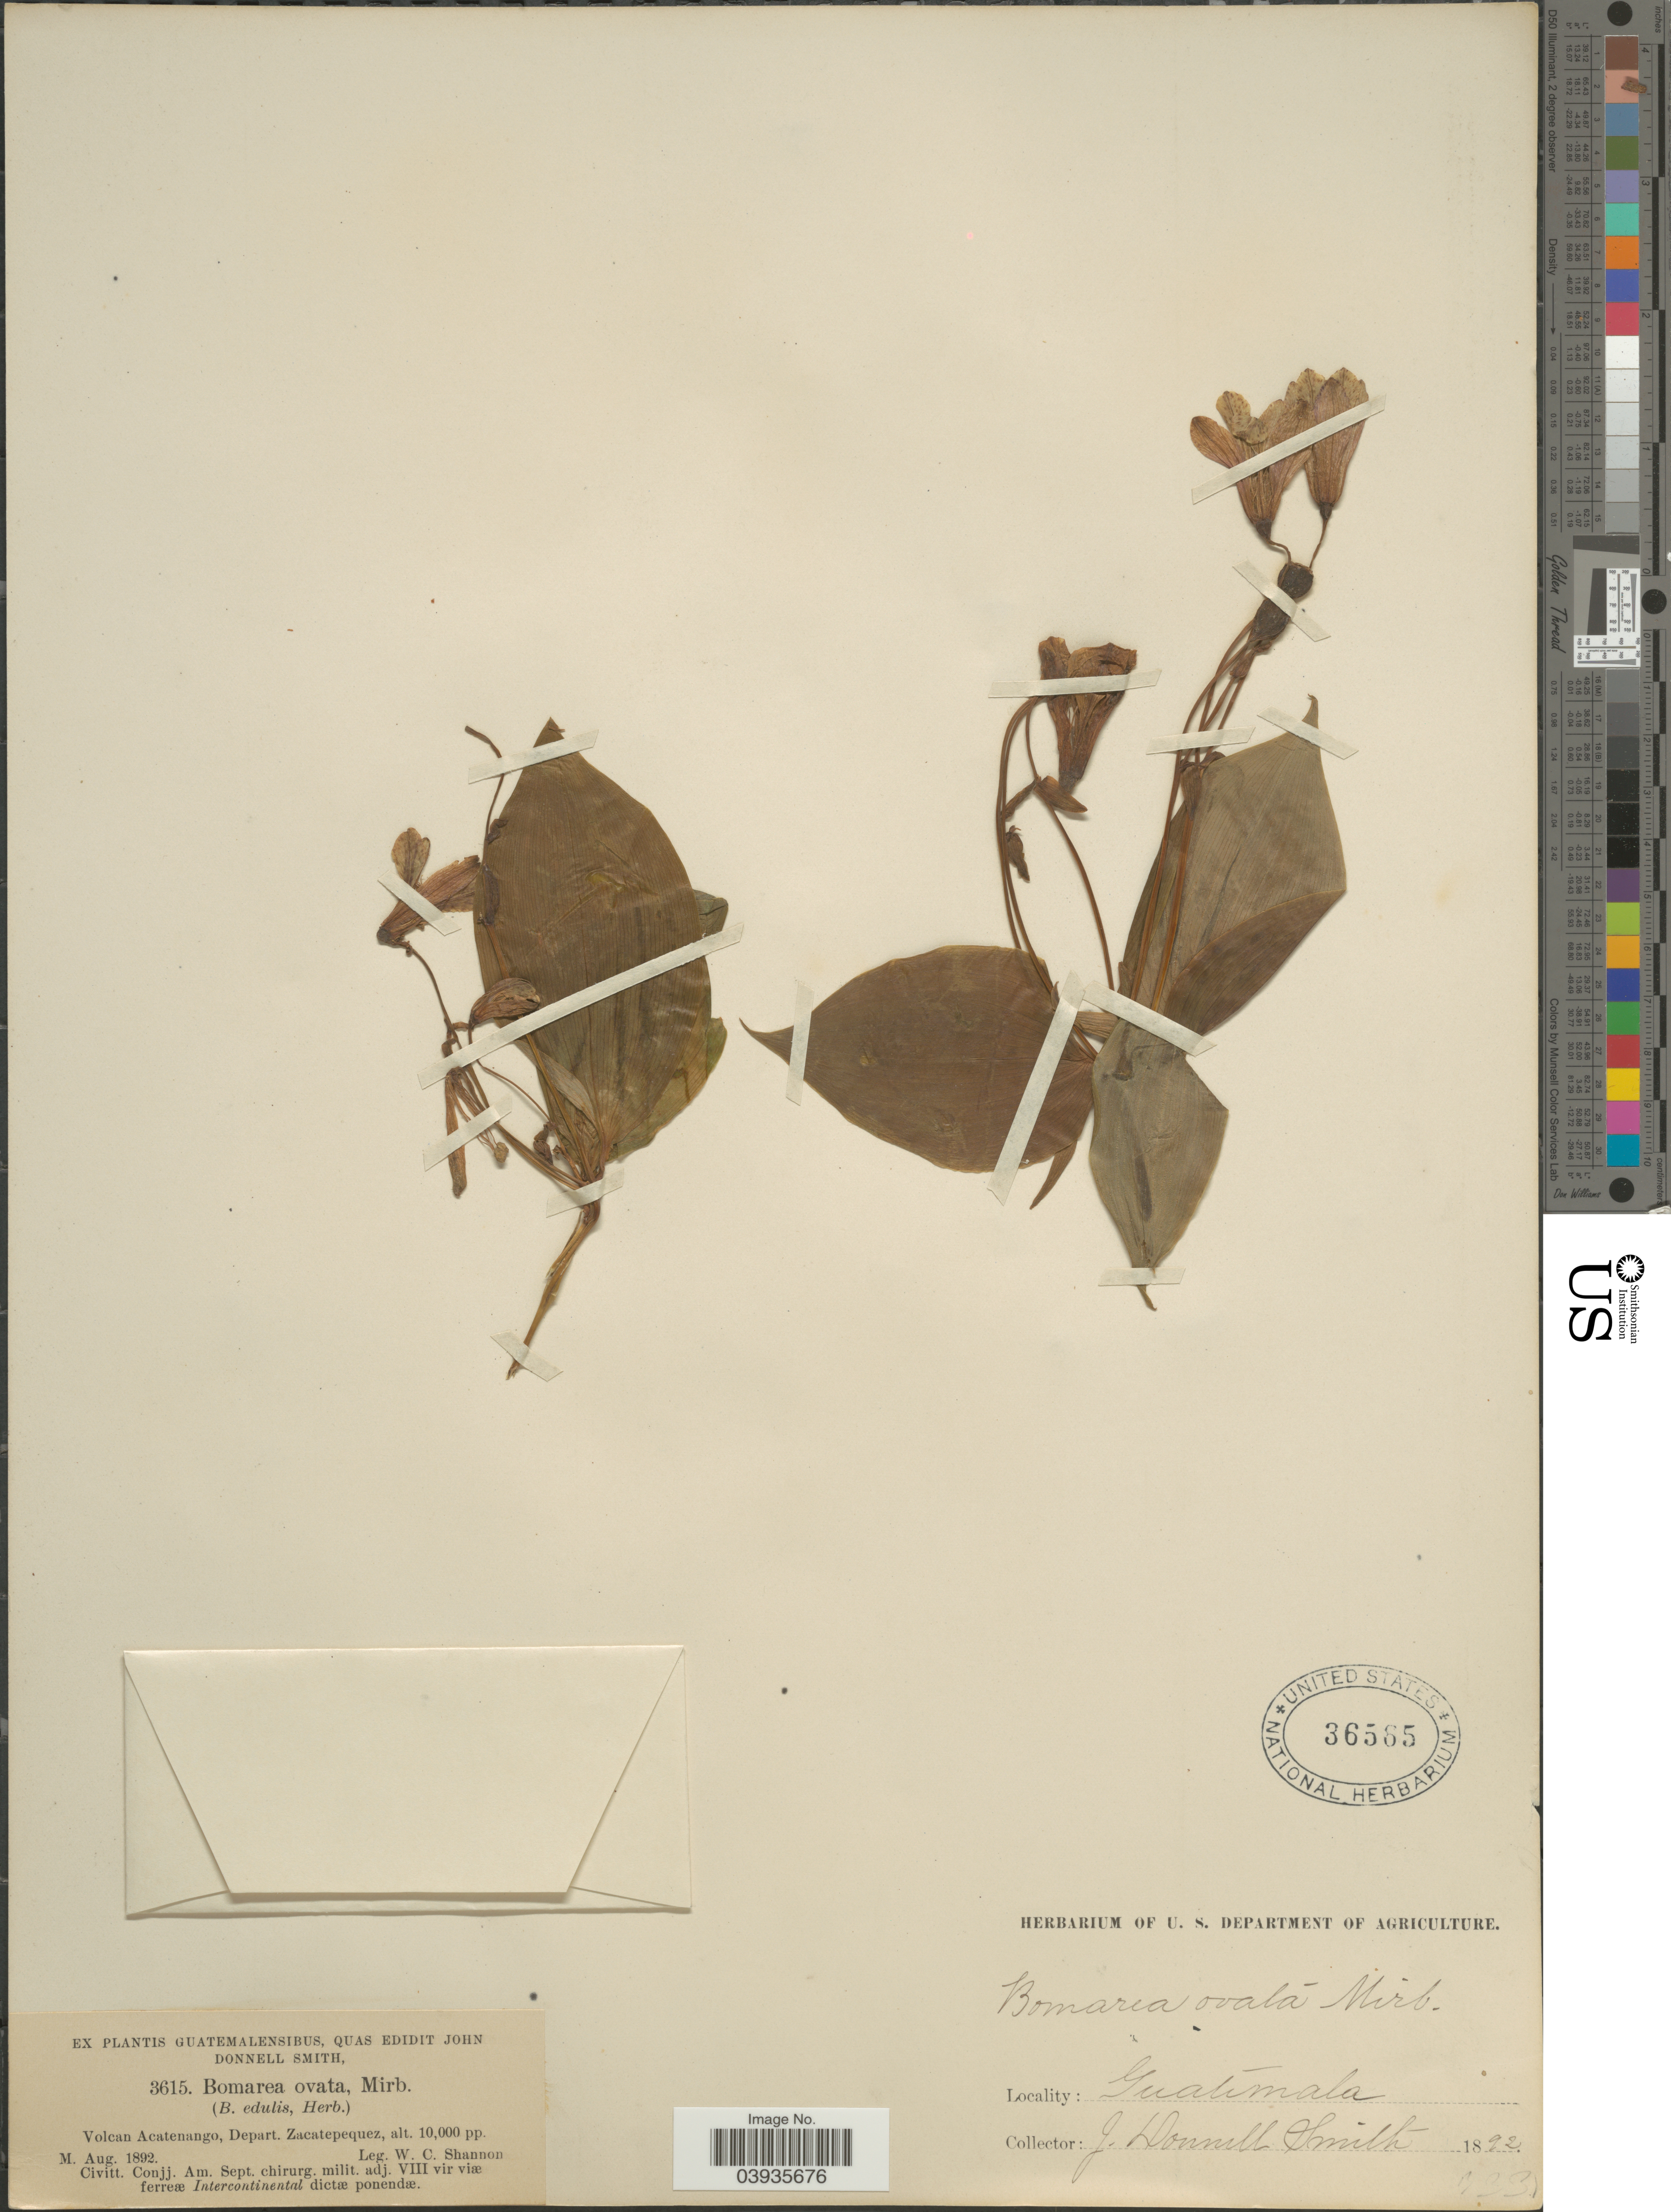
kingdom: Plantae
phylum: Tracheophyta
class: Liliopsida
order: Liliales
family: Alstroemeriaceae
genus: Bomarea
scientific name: Bomarea ovata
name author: (Cav.) Mirb.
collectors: W. C. Shannon & J. Donnell Smith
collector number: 3615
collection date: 1892-08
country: Guatemala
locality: Volcan Acatenango, Depart. Zacatepequez.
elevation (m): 3048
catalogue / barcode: US 36565